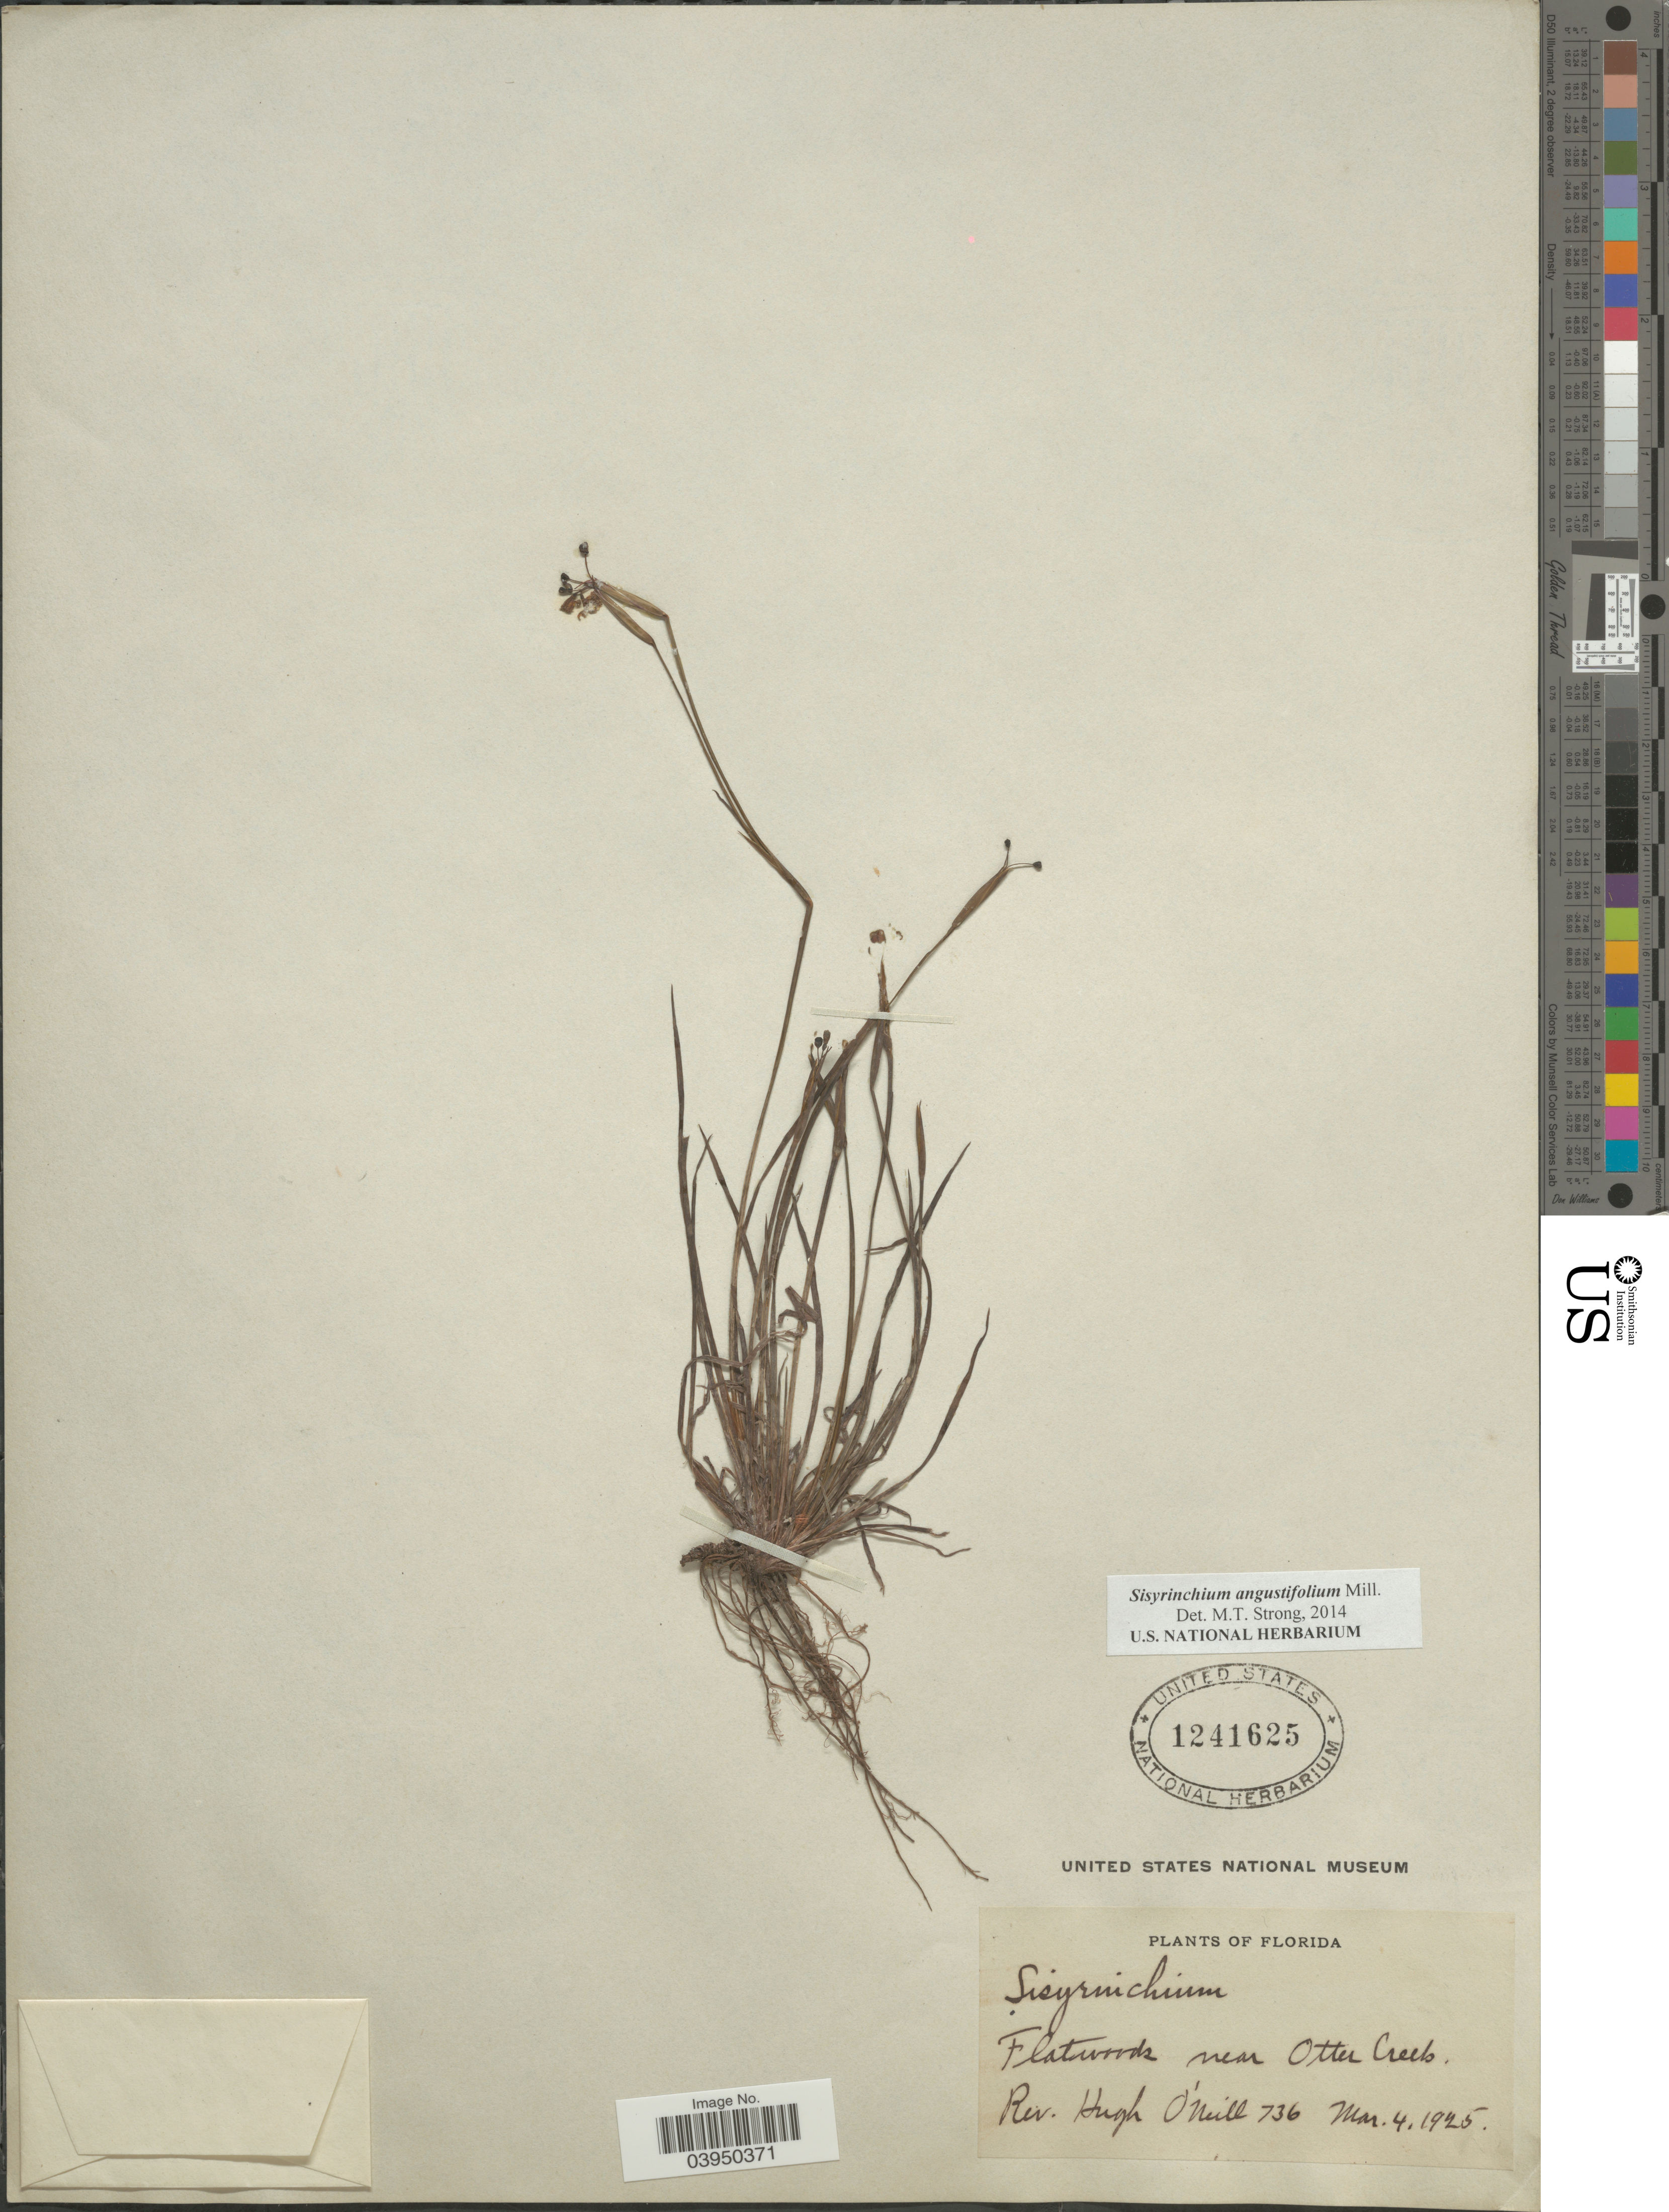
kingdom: Plantae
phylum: Tracheophyta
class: Liliopsida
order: Asparagales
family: Iridaceae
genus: Sisyrinchium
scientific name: Sisyrinchium angustifolium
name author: Mill.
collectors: H. O'Neill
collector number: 736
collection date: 1925-03-04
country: United States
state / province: Florida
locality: Flatwoods near Otter Creek.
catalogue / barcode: US 1241625